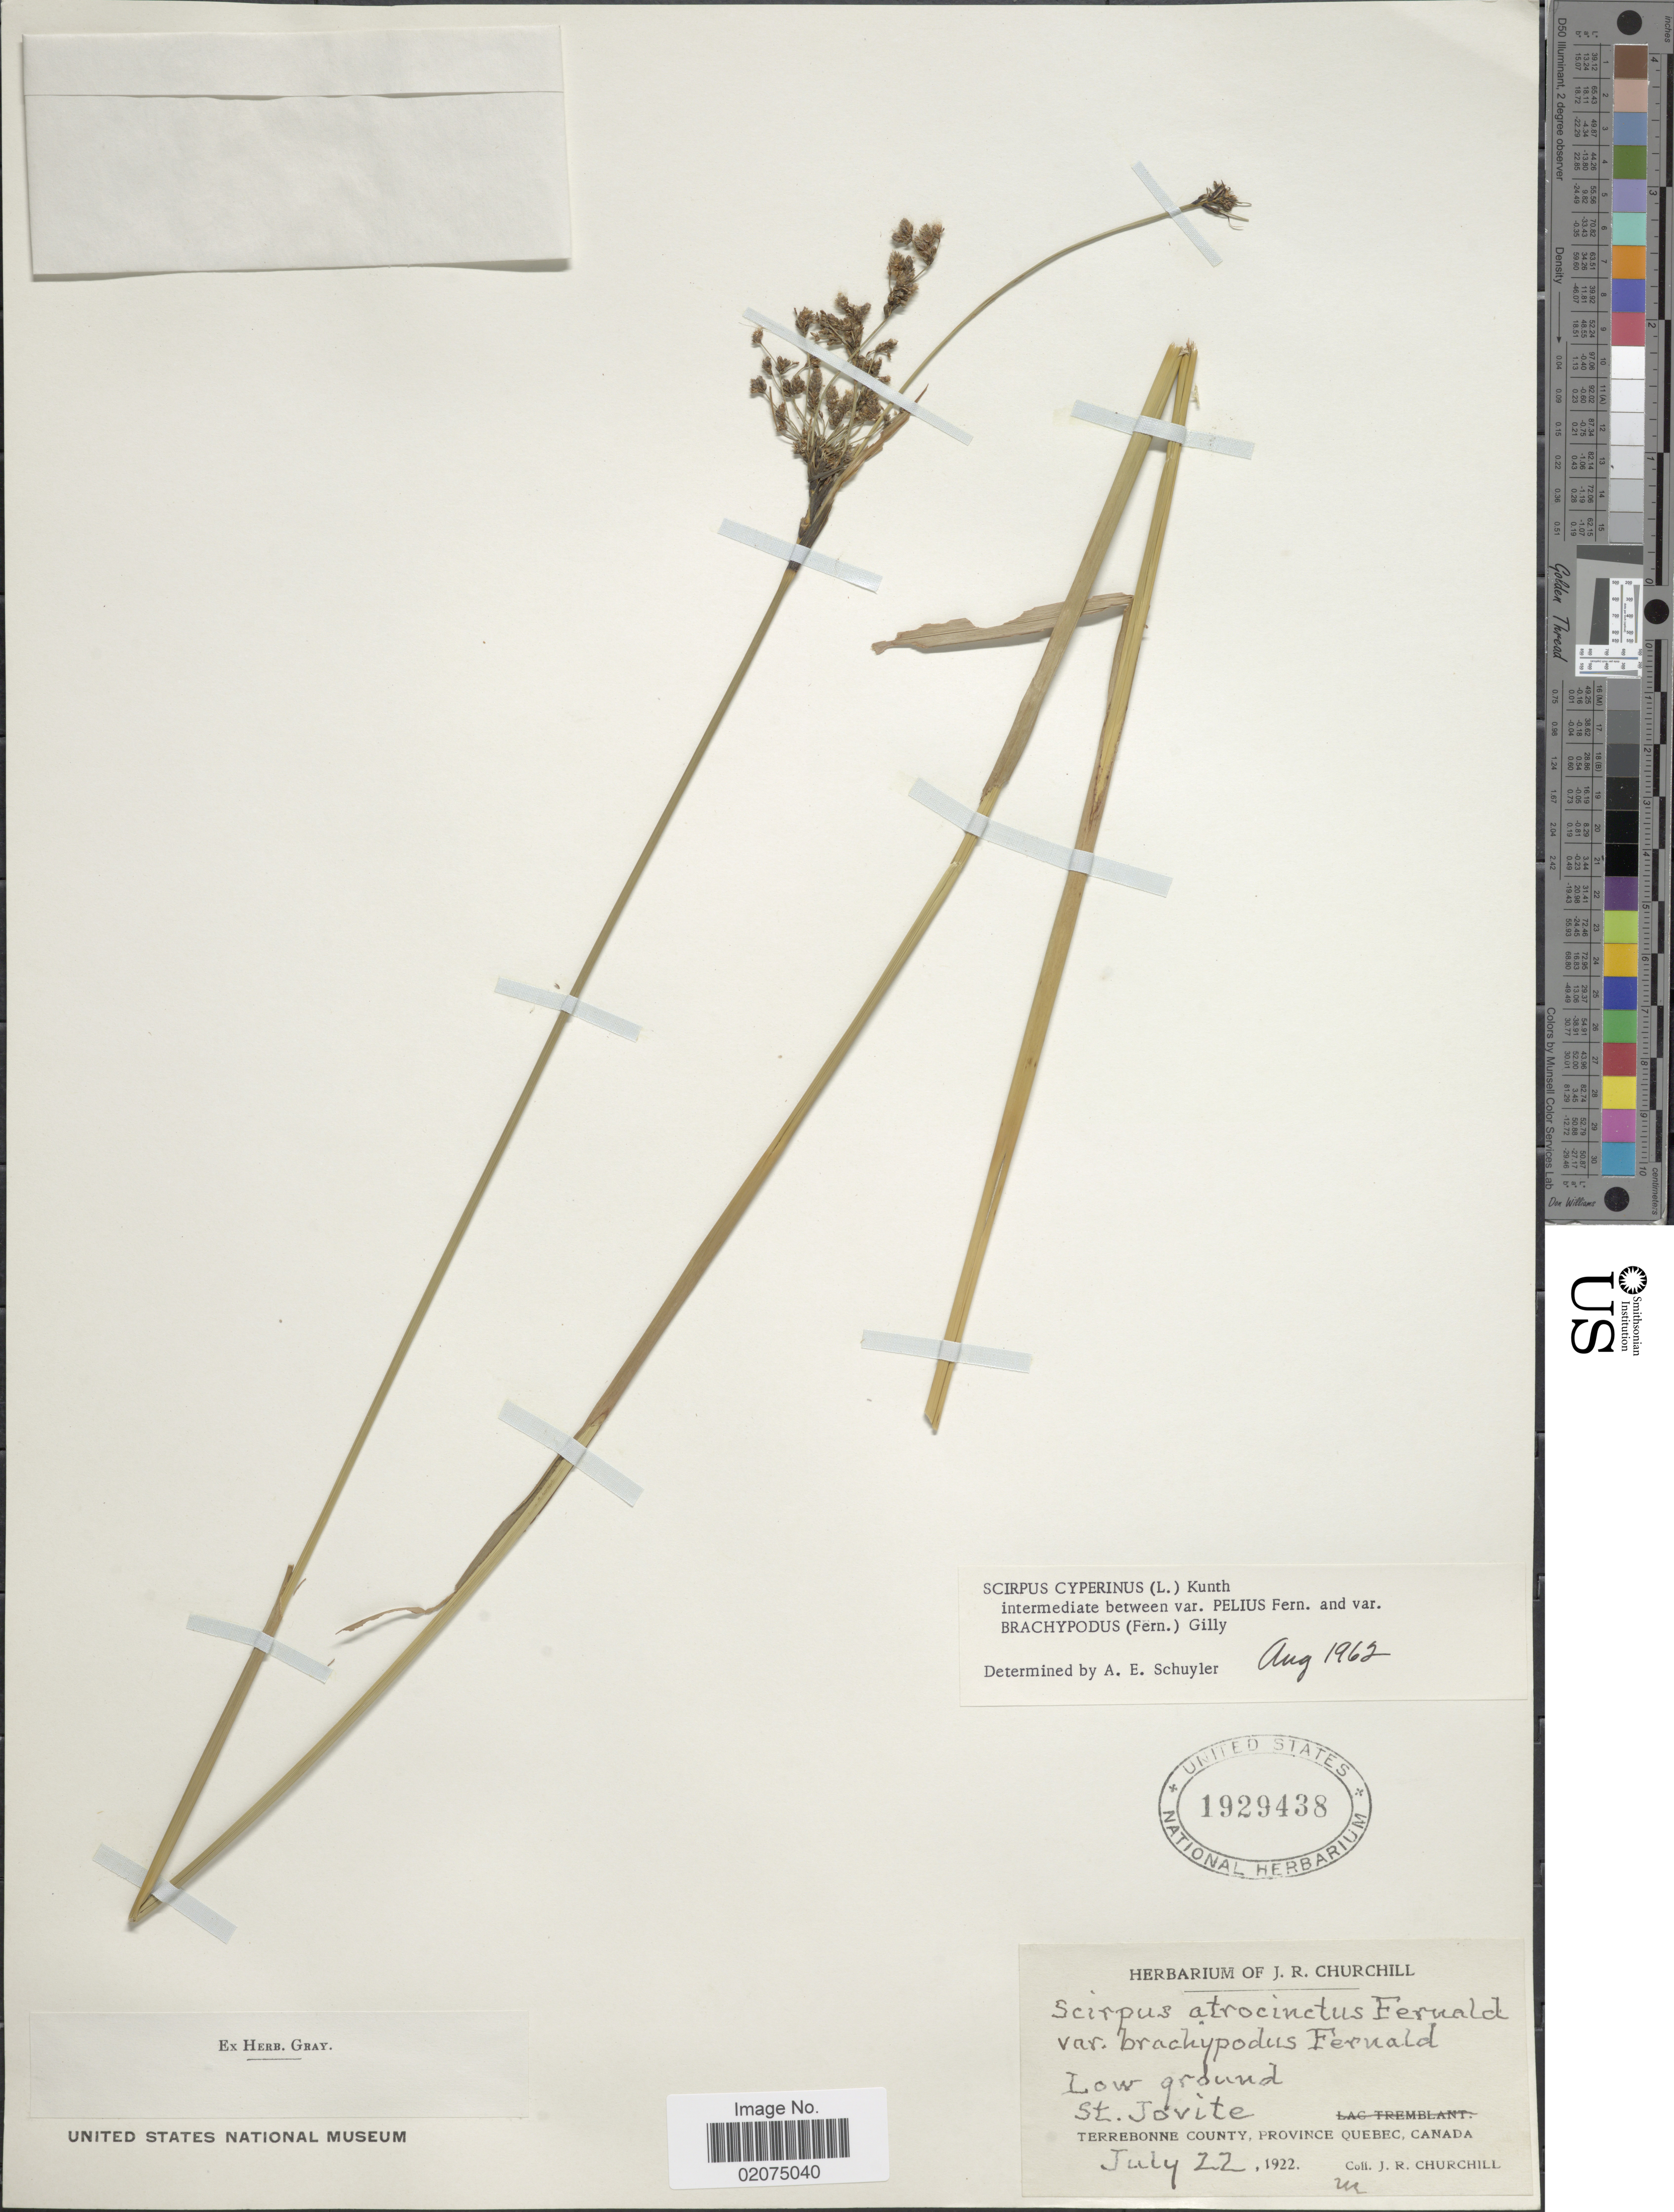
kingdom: Plantae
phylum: Tracheophyta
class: Liliopsida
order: Poales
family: Cyperaceae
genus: Scirpus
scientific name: Scirpus cyperinus (L.) Kunth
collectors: J. Churchill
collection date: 1922-07-22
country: Canada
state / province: Quebec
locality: St. Jovite, Terrebonne County, Province Quebec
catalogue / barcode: US 1929438